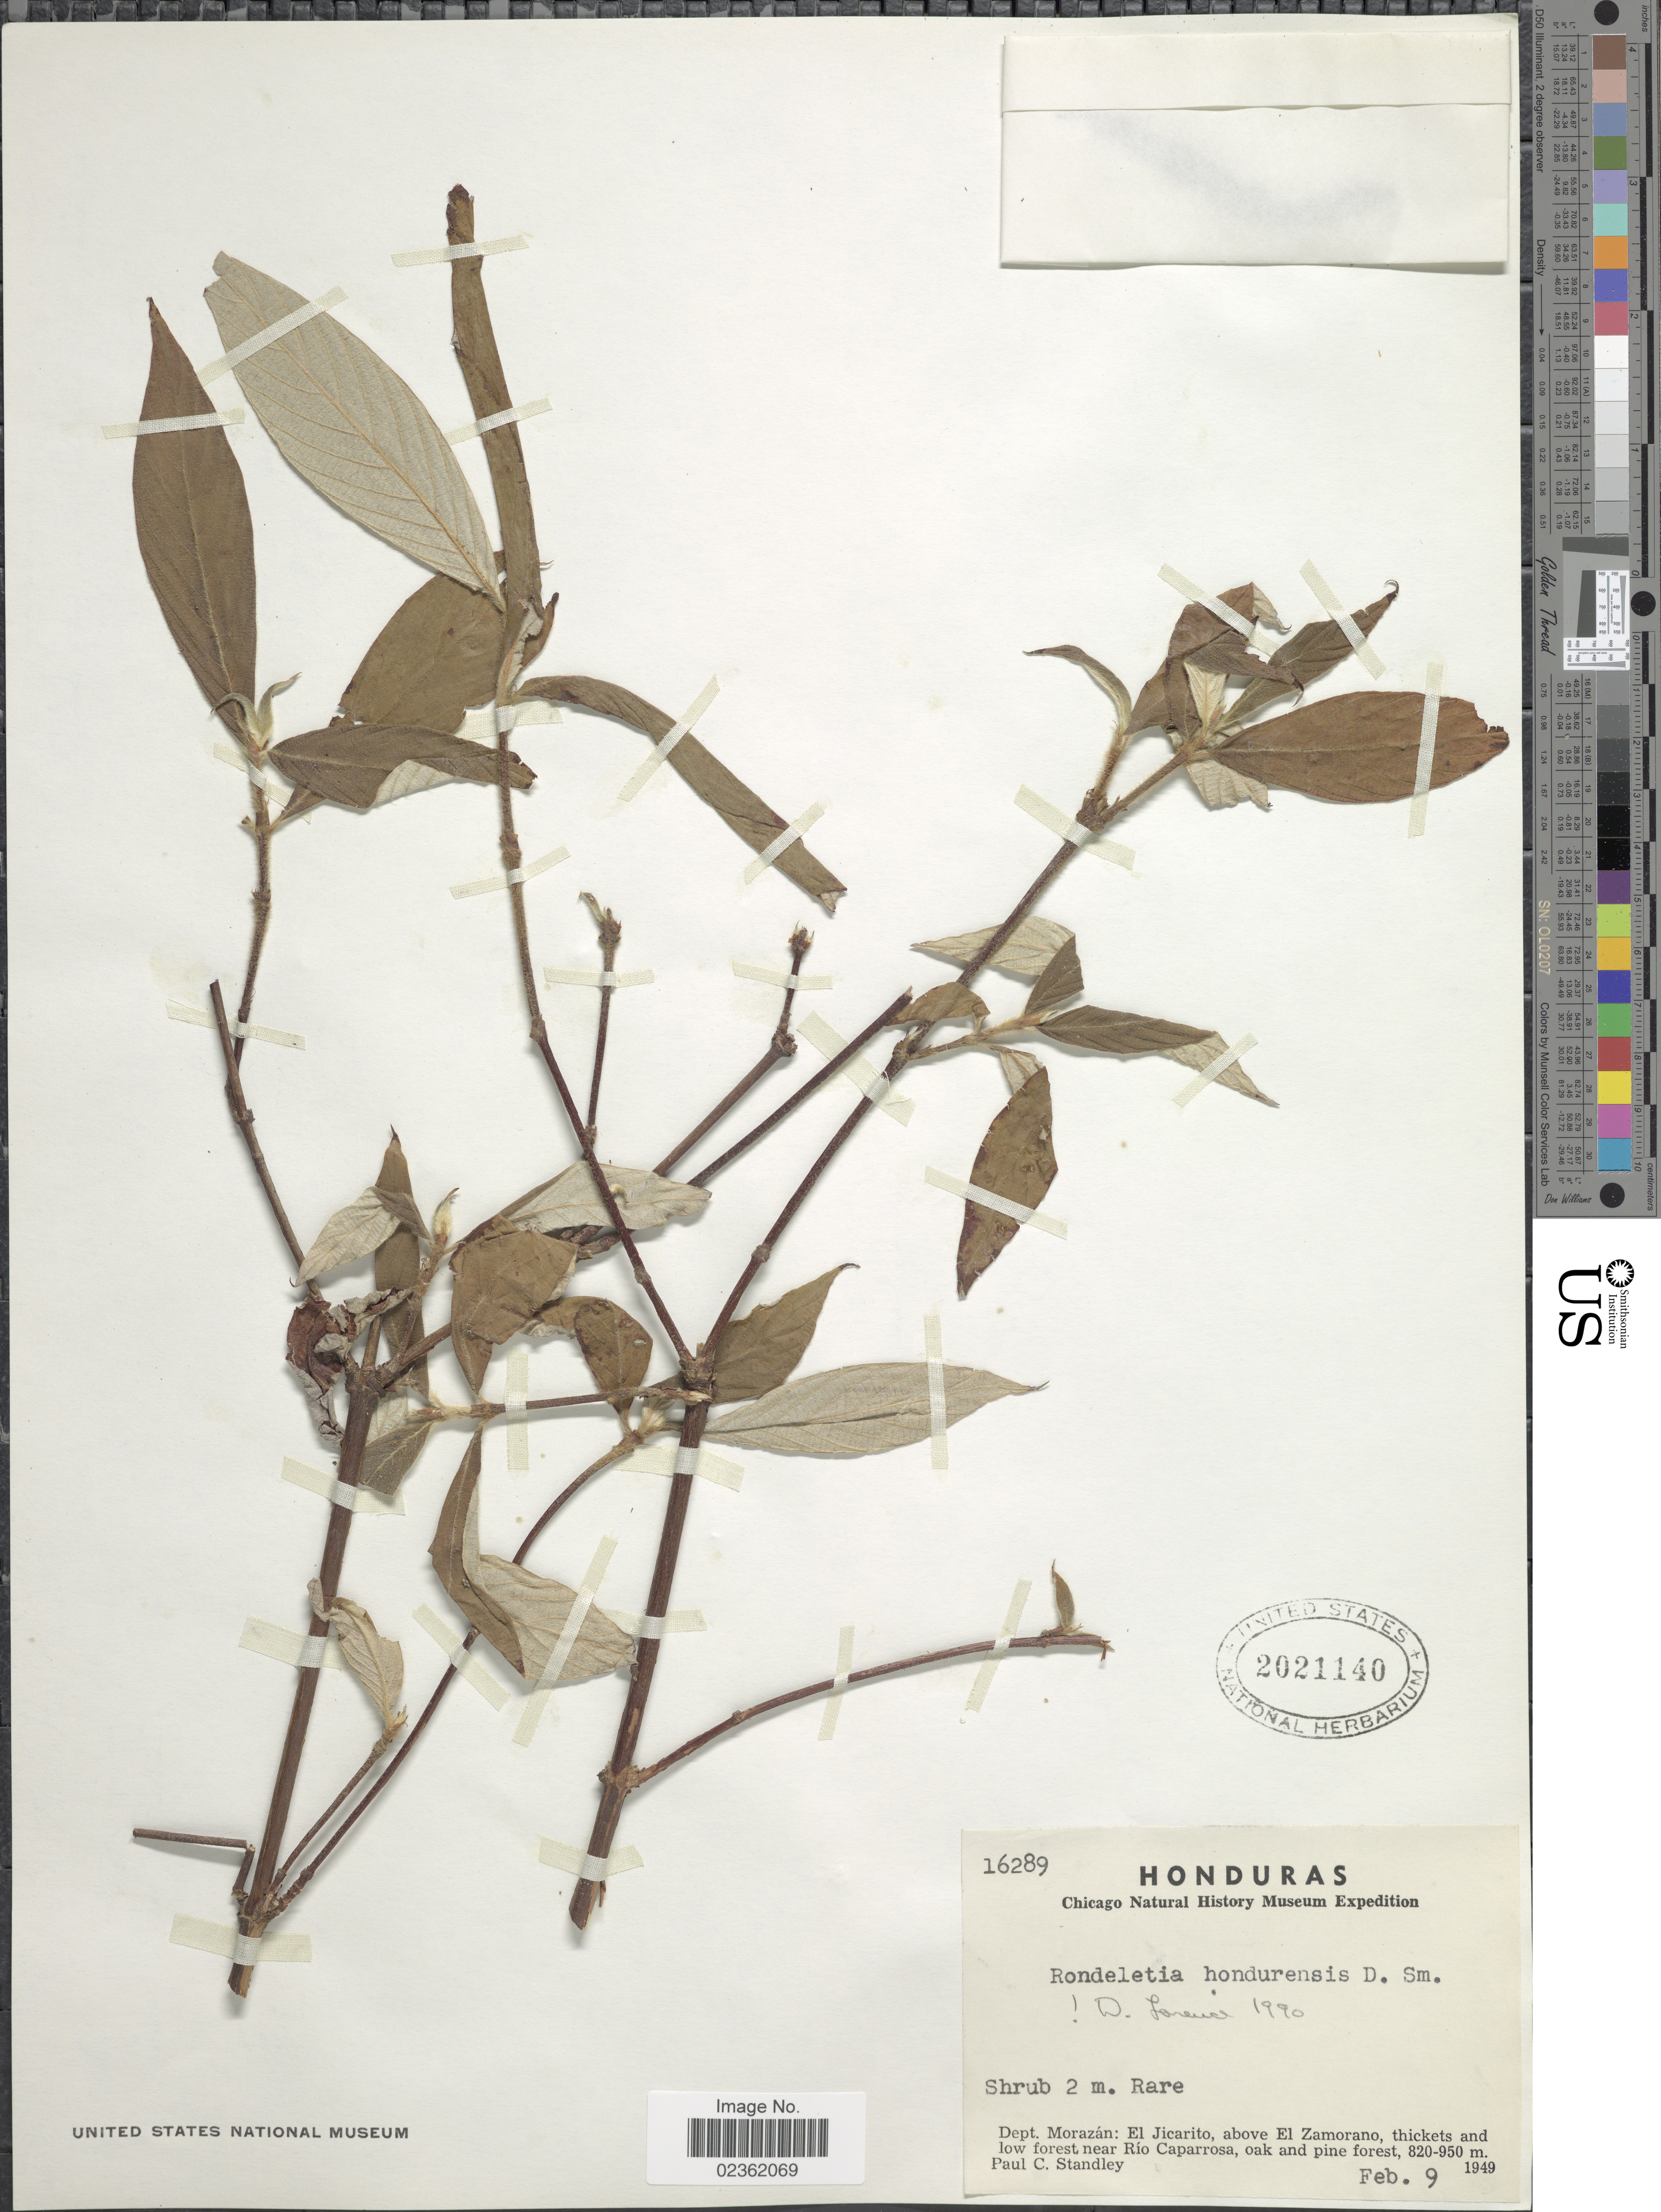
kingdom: Plantae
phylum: Tracheophyta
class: Magnoliopsida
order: Gentianales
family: Rubiaceae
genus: Rondeletia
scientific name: Rondeletia hondurensis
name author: Donn. Sm.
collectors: P. C. Standley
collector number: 16289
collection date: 1949-02-09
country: Honduras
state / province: Fco. Morazán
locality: Dept. Morazan: El Jicarito, above El Zamorano, thickets and low forest near Rio Caparrosa, oak and pine forest.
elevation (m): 820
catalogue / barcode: US 2021140